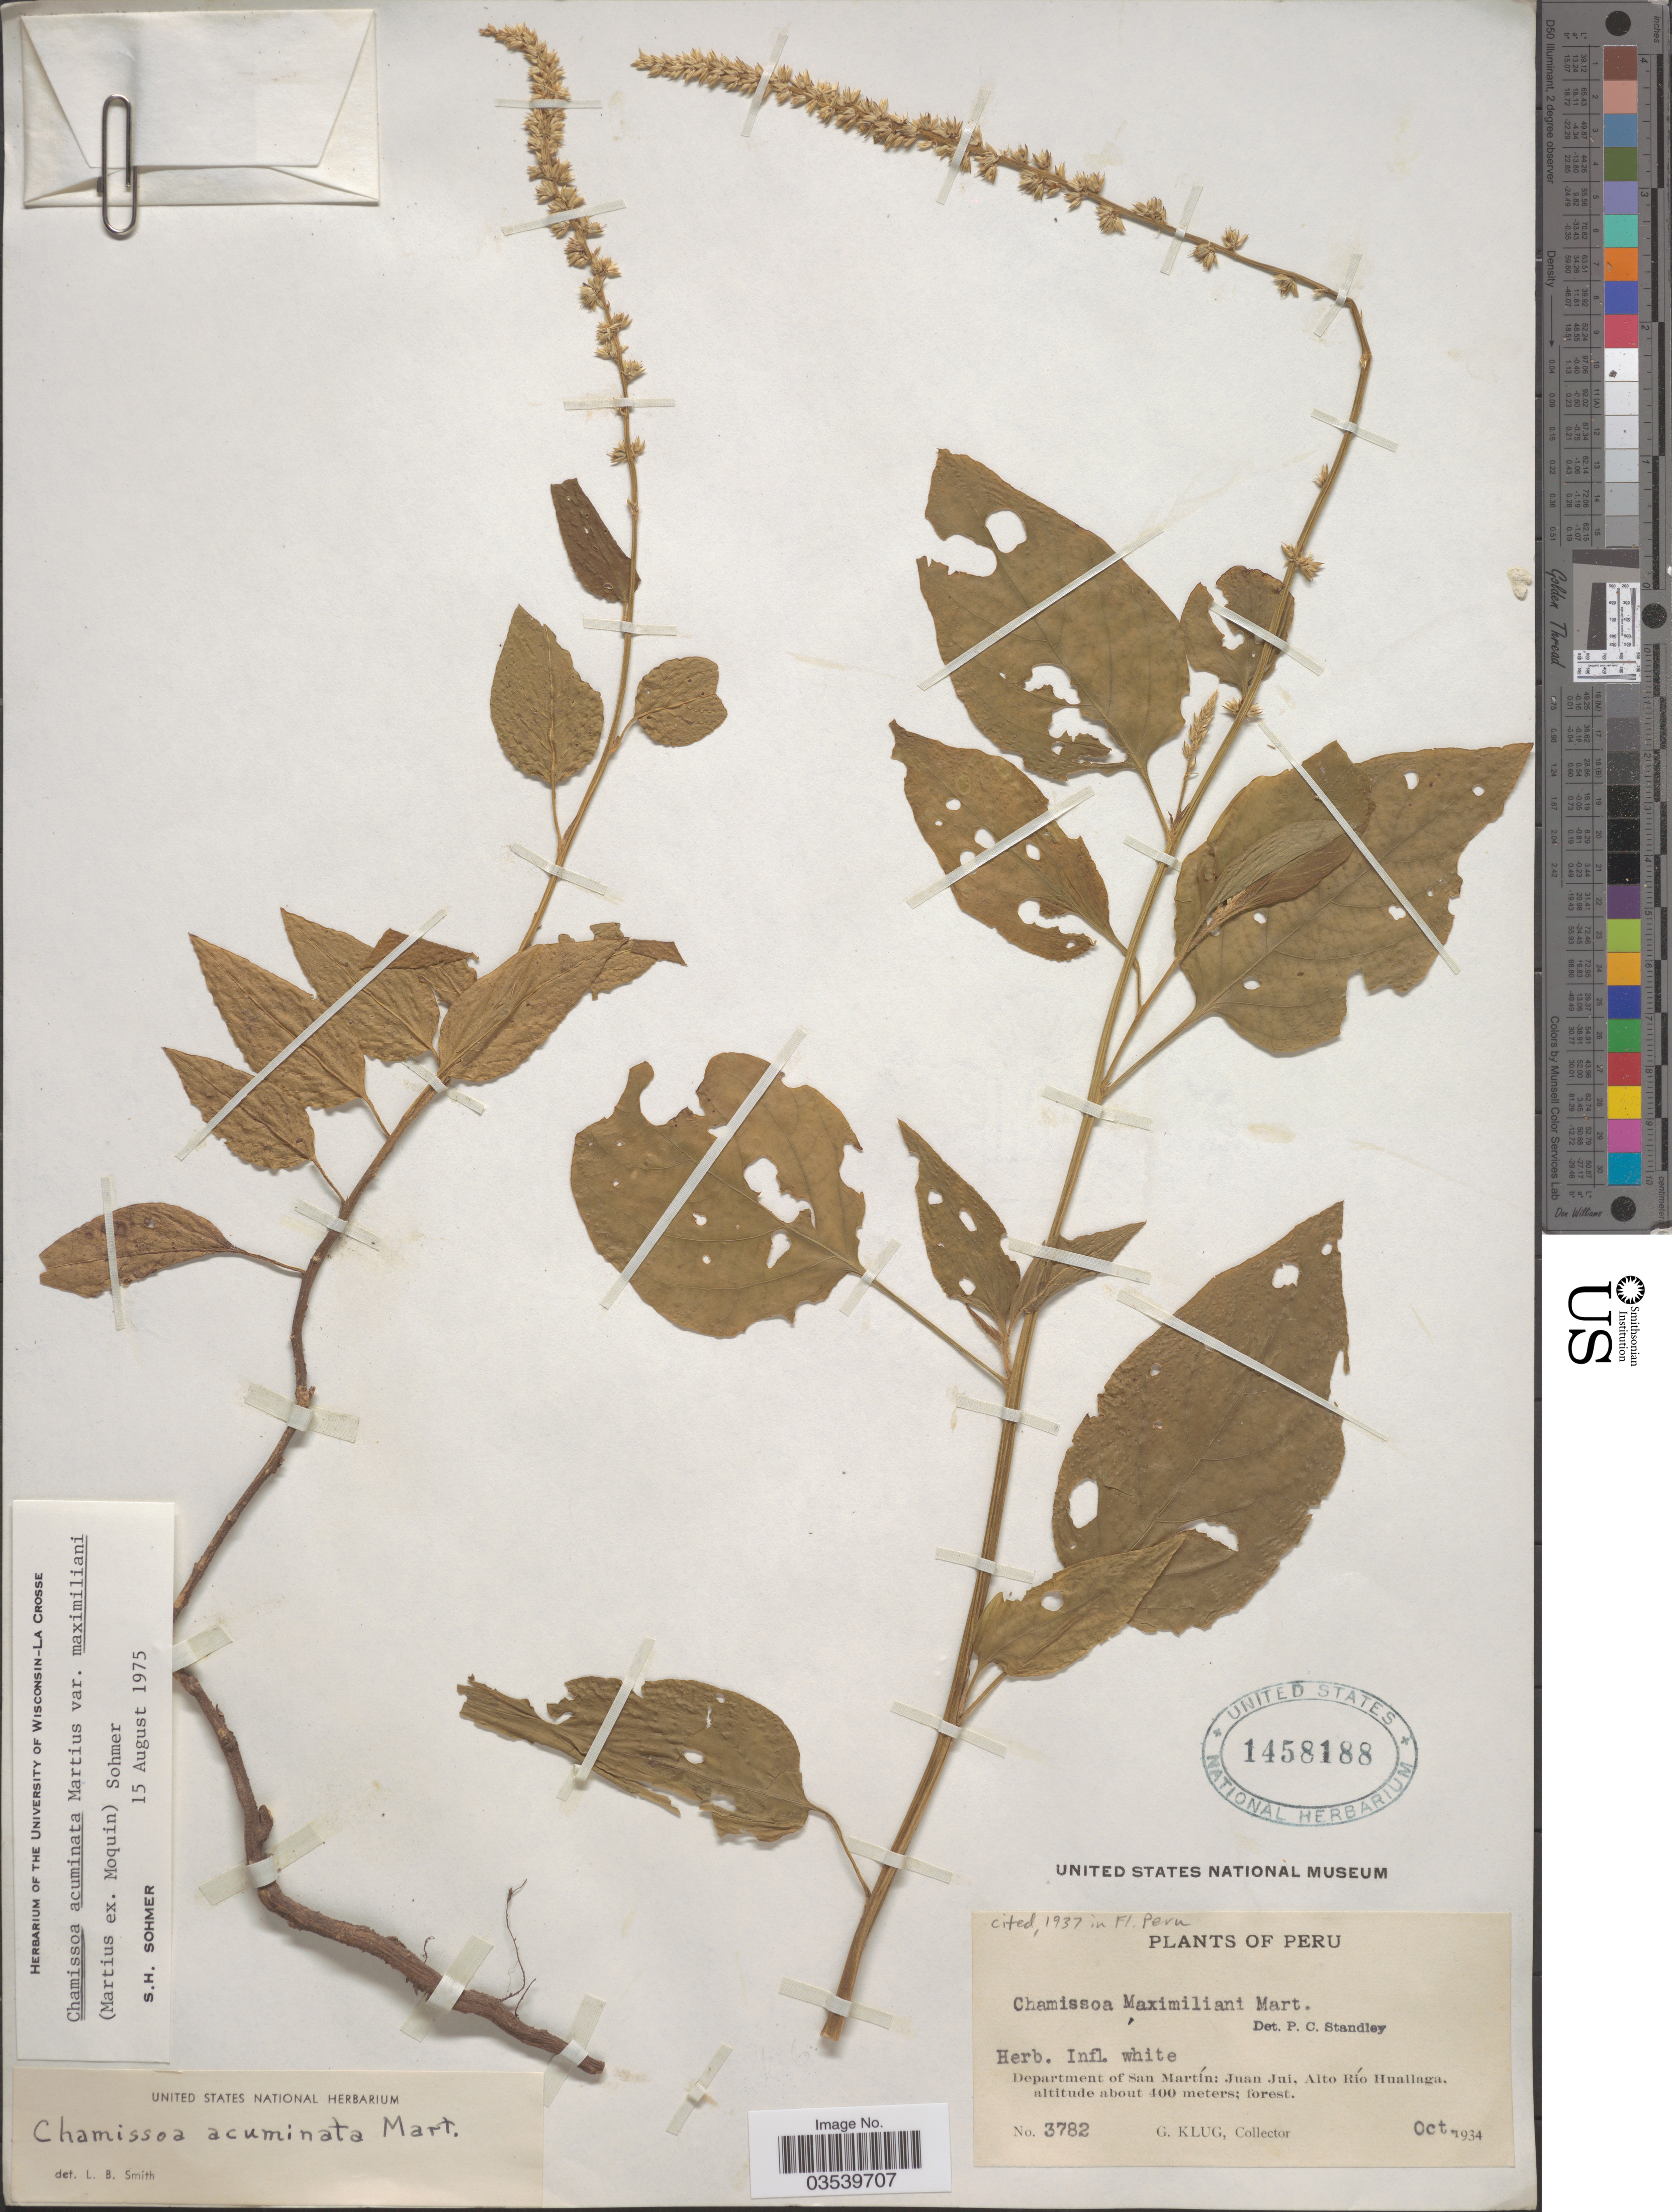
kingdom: Plantae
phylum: Tracheophyta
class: Magnoliopsida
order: Caryophyllales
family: Amaranthaceae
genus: Chamissoa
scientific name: Chamissoa acuminata var. maximiliani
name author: (Mart. ex Moq.) Sohmer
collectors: G. Klug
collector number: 3782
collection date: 1934-10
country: Peru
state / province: San Martín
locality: Department of San Martín: Juan Jui, Alto Río Huallaga.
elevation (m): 400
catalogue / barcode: US 1458188